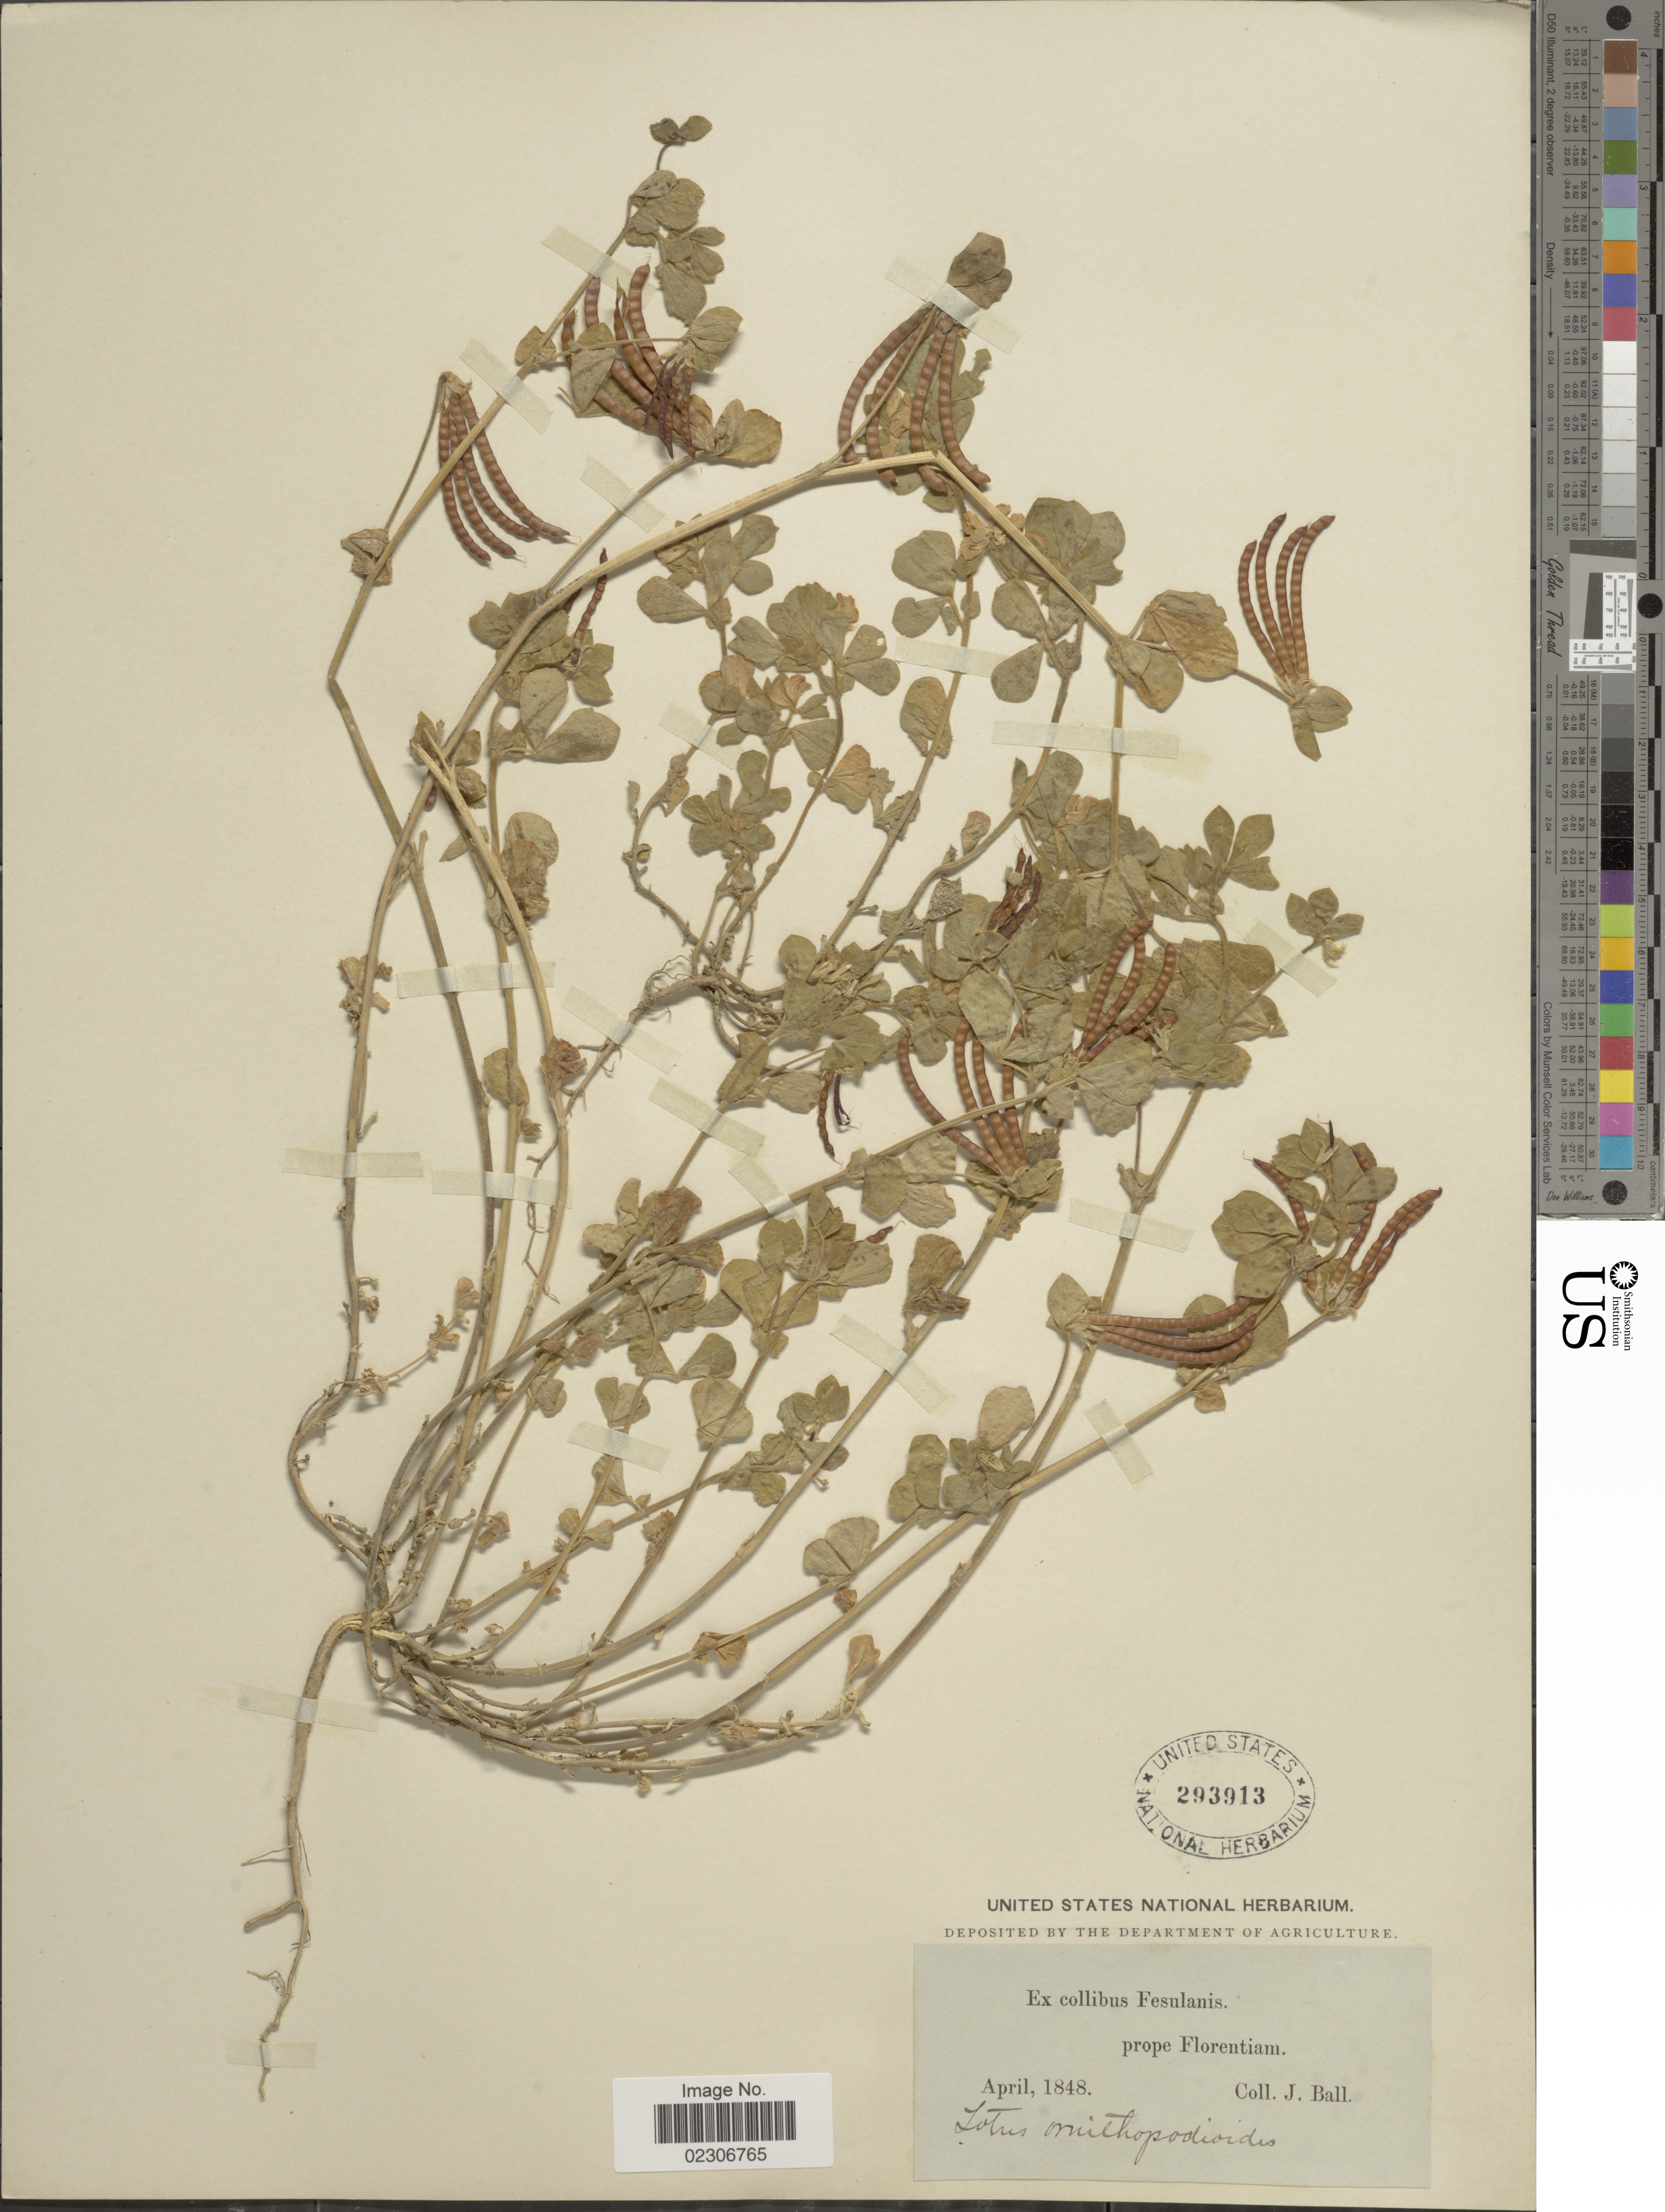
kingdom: Plantae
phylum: Tracheophyta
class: Magnoliopsida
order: Fabales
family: Fabaceae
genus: Lotus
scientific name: Lotus ornithopodioides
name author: L.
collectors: J. Ball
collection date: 1848-04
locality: Prope Florentiam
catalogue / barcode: US 293913